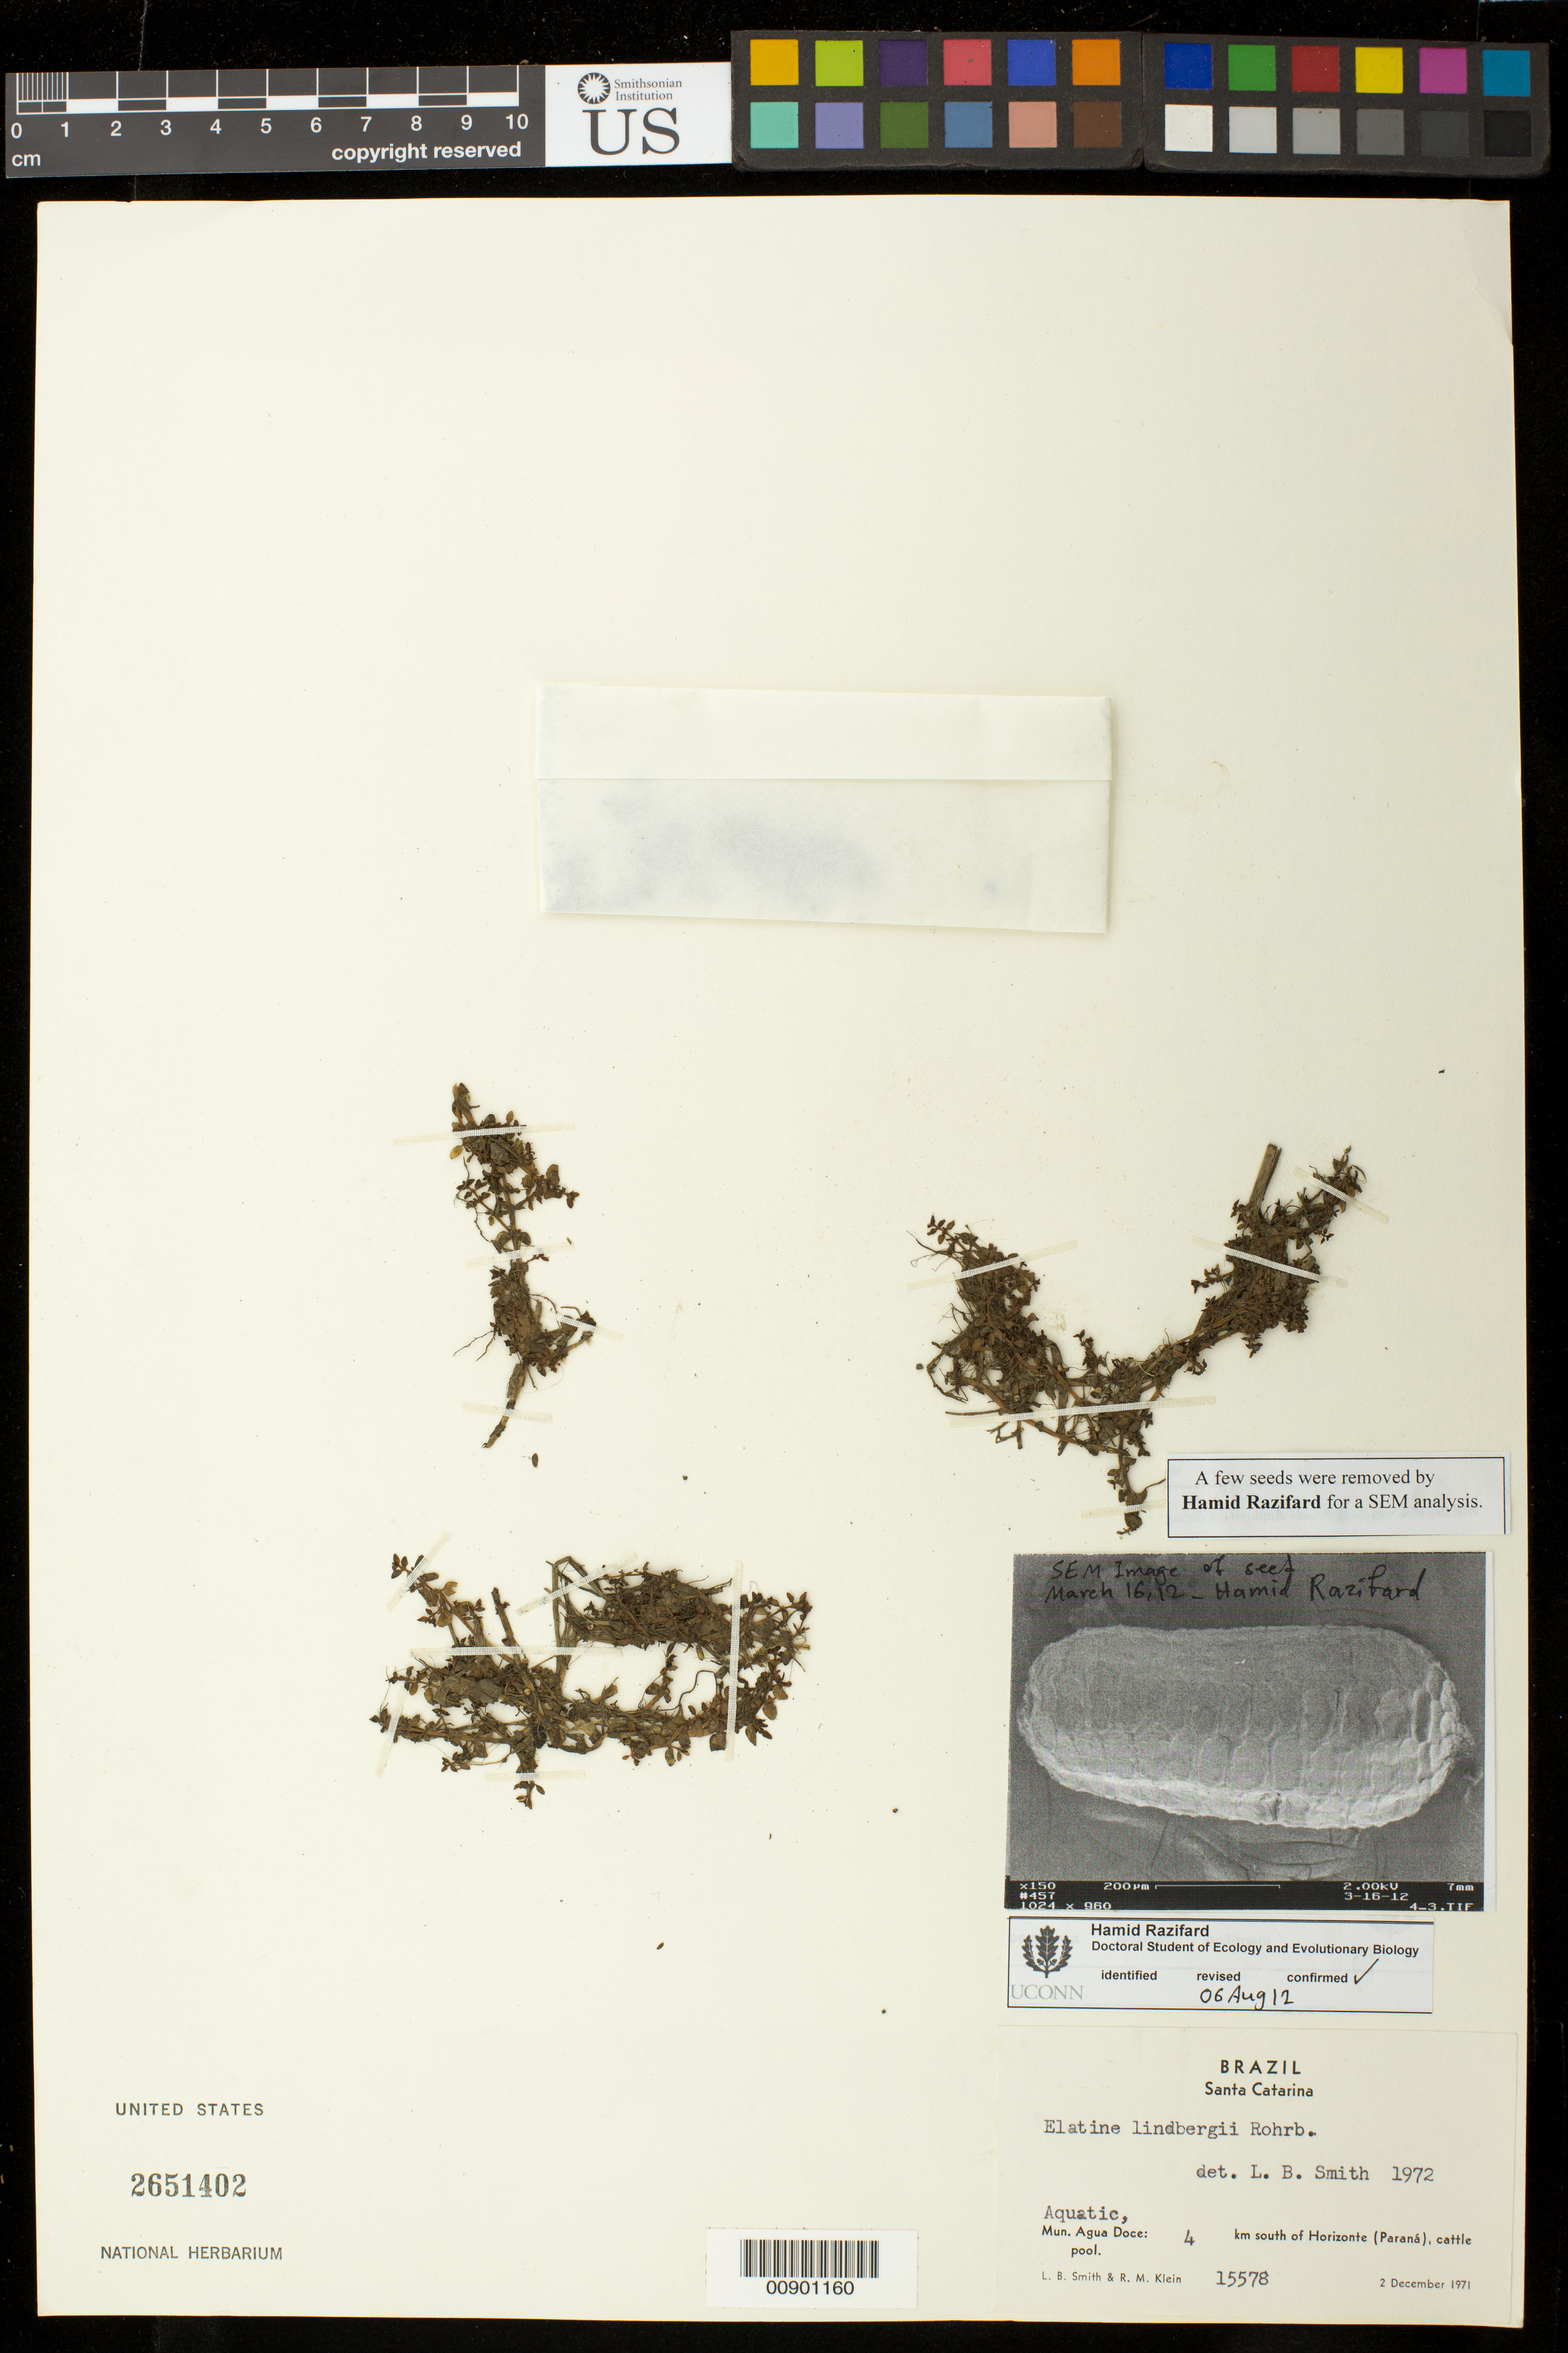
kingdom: Plantae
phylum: Tracheophyta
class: Magnoliopsida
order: Malpighiales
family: Elatinaceae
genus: Elatine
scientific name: Elatine lindbergii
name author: Rohrb.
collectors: L. Smith & R. M. Klein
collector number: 15578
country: Brazil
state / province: Santa Catarina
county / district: Água Doce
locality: S of Horizonte, Cattle pool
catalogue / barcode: US 2651402